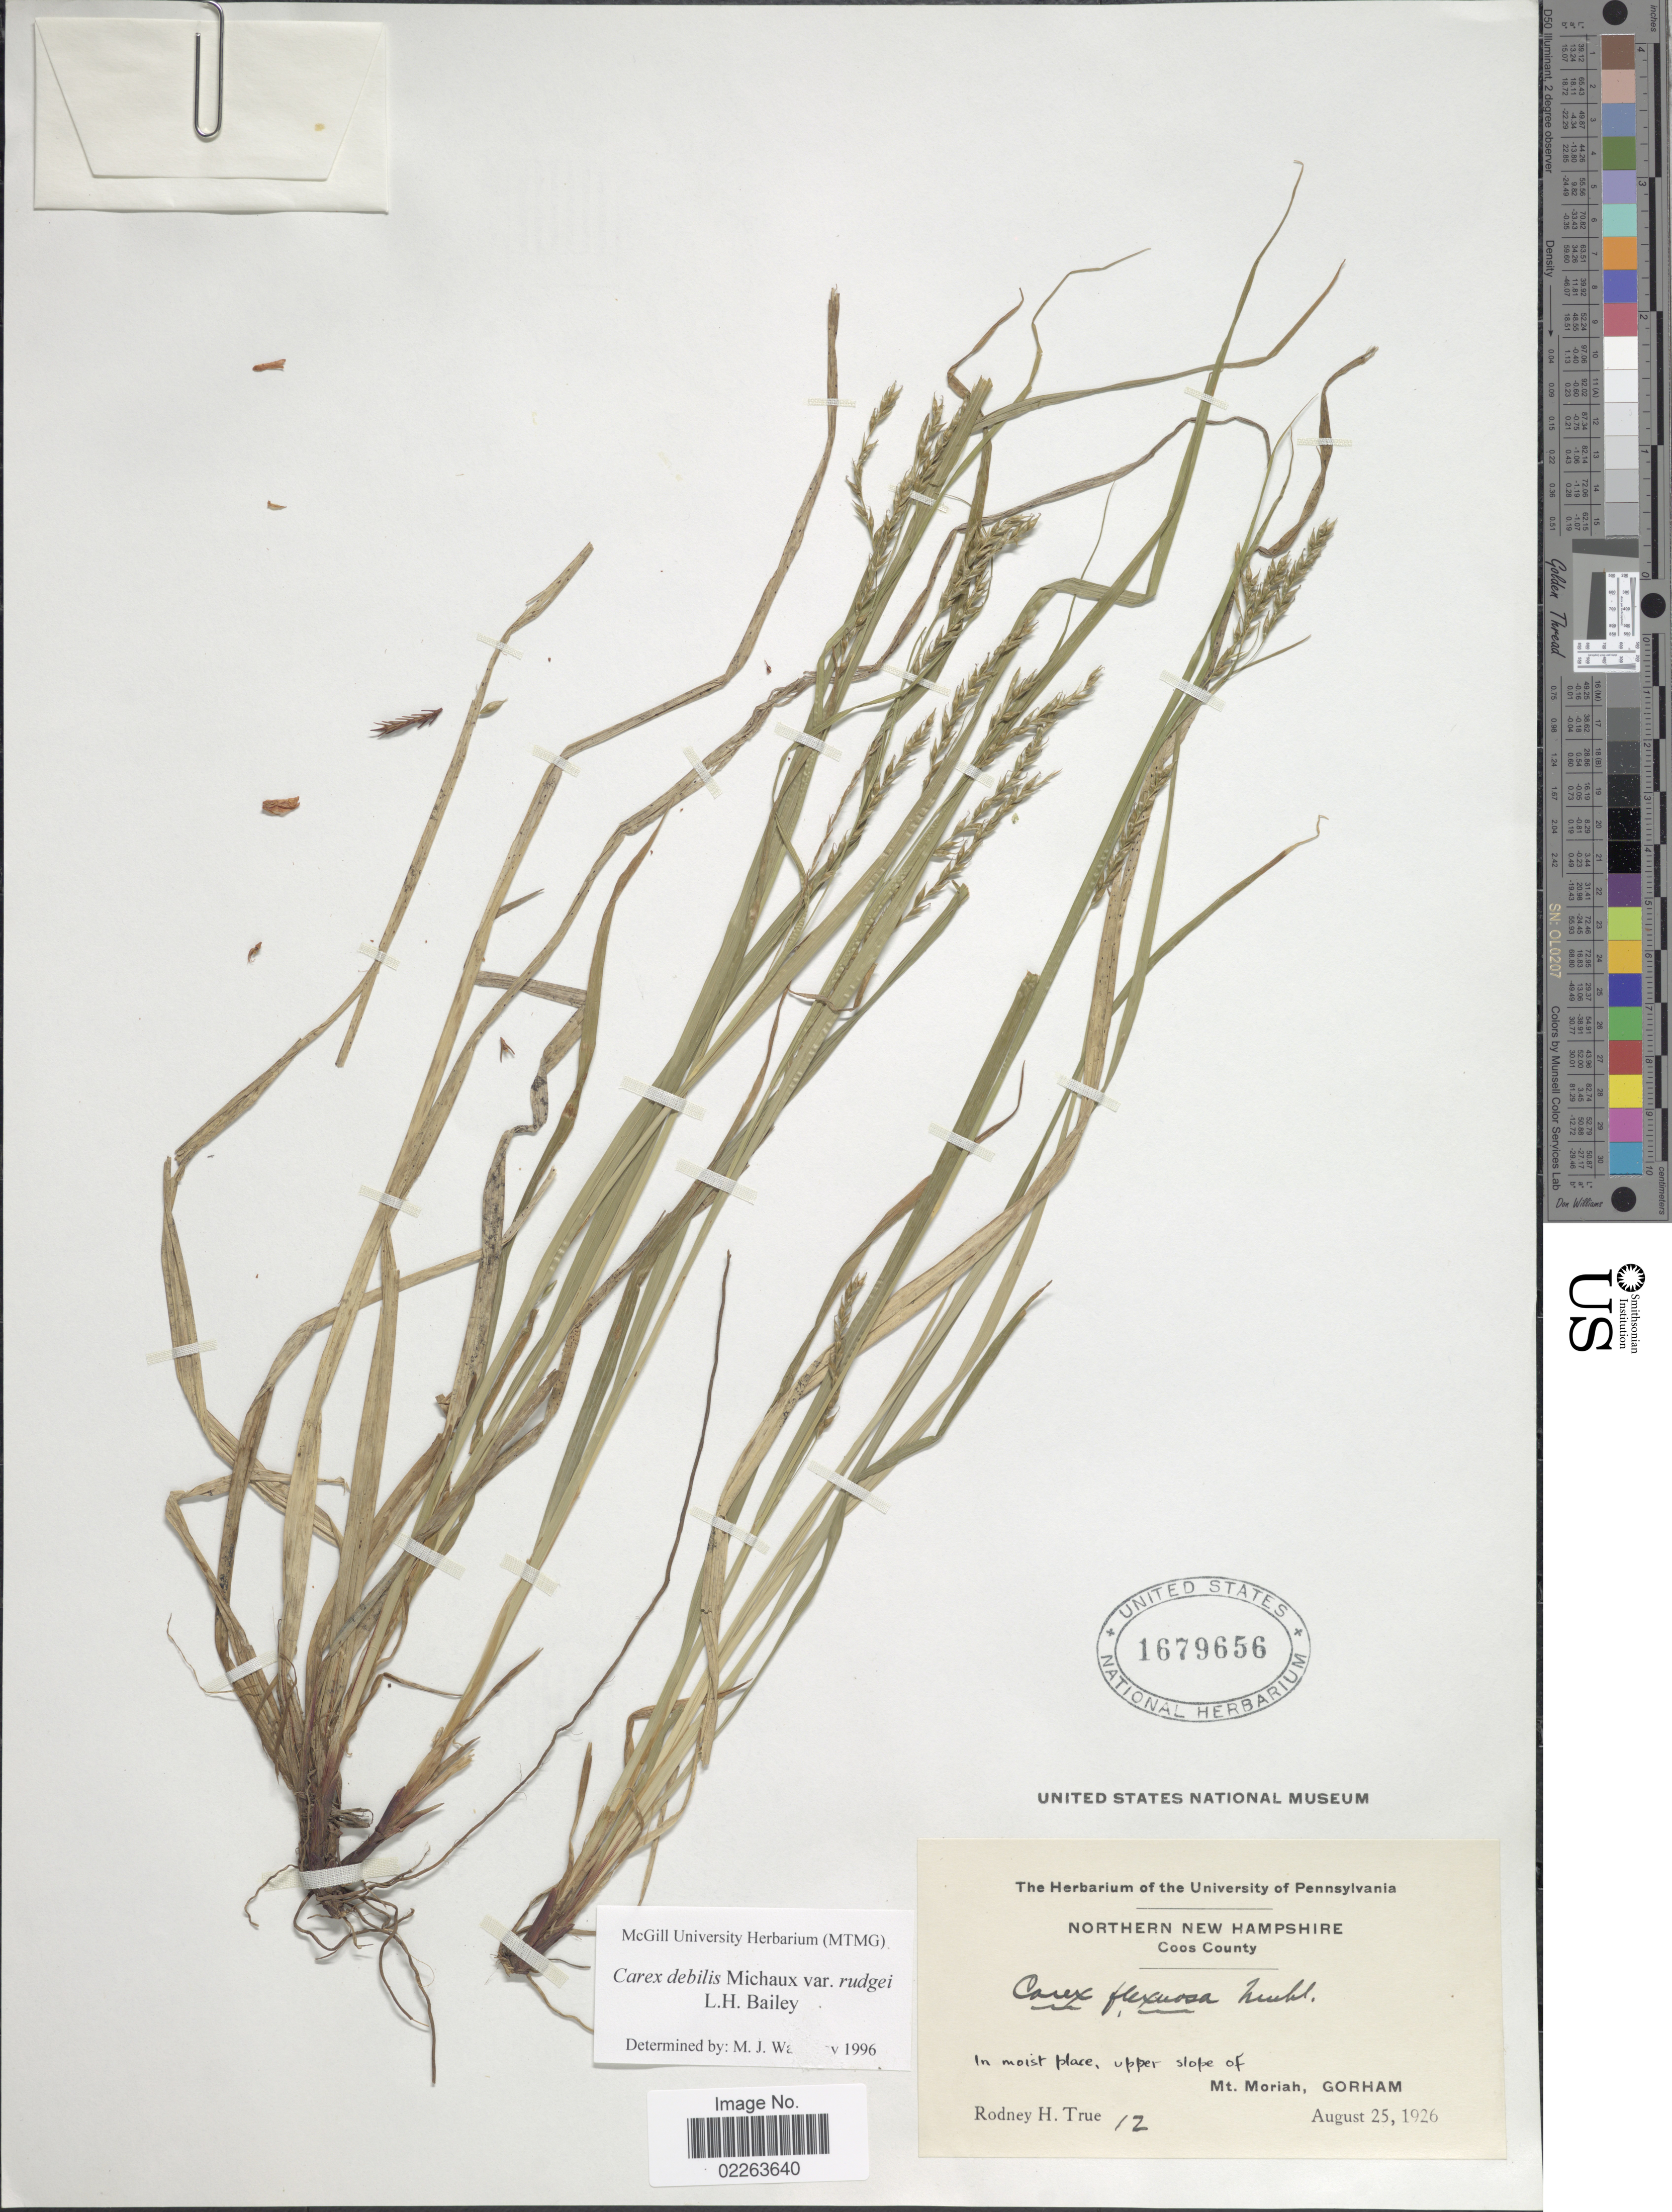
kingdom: Plantae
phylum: Tracheophyta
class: Liliopsida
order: Poales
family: Cyperaceae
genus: Carex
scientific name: Carex flexuosa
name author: Muhl. ex Willd.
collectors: R. H. True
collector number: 12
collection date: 1926-08-25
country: United States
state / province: New Hampshire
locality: Coos County, In moist place, upper slope of Mt. Moriah, Gorham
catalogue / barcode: US 1679656